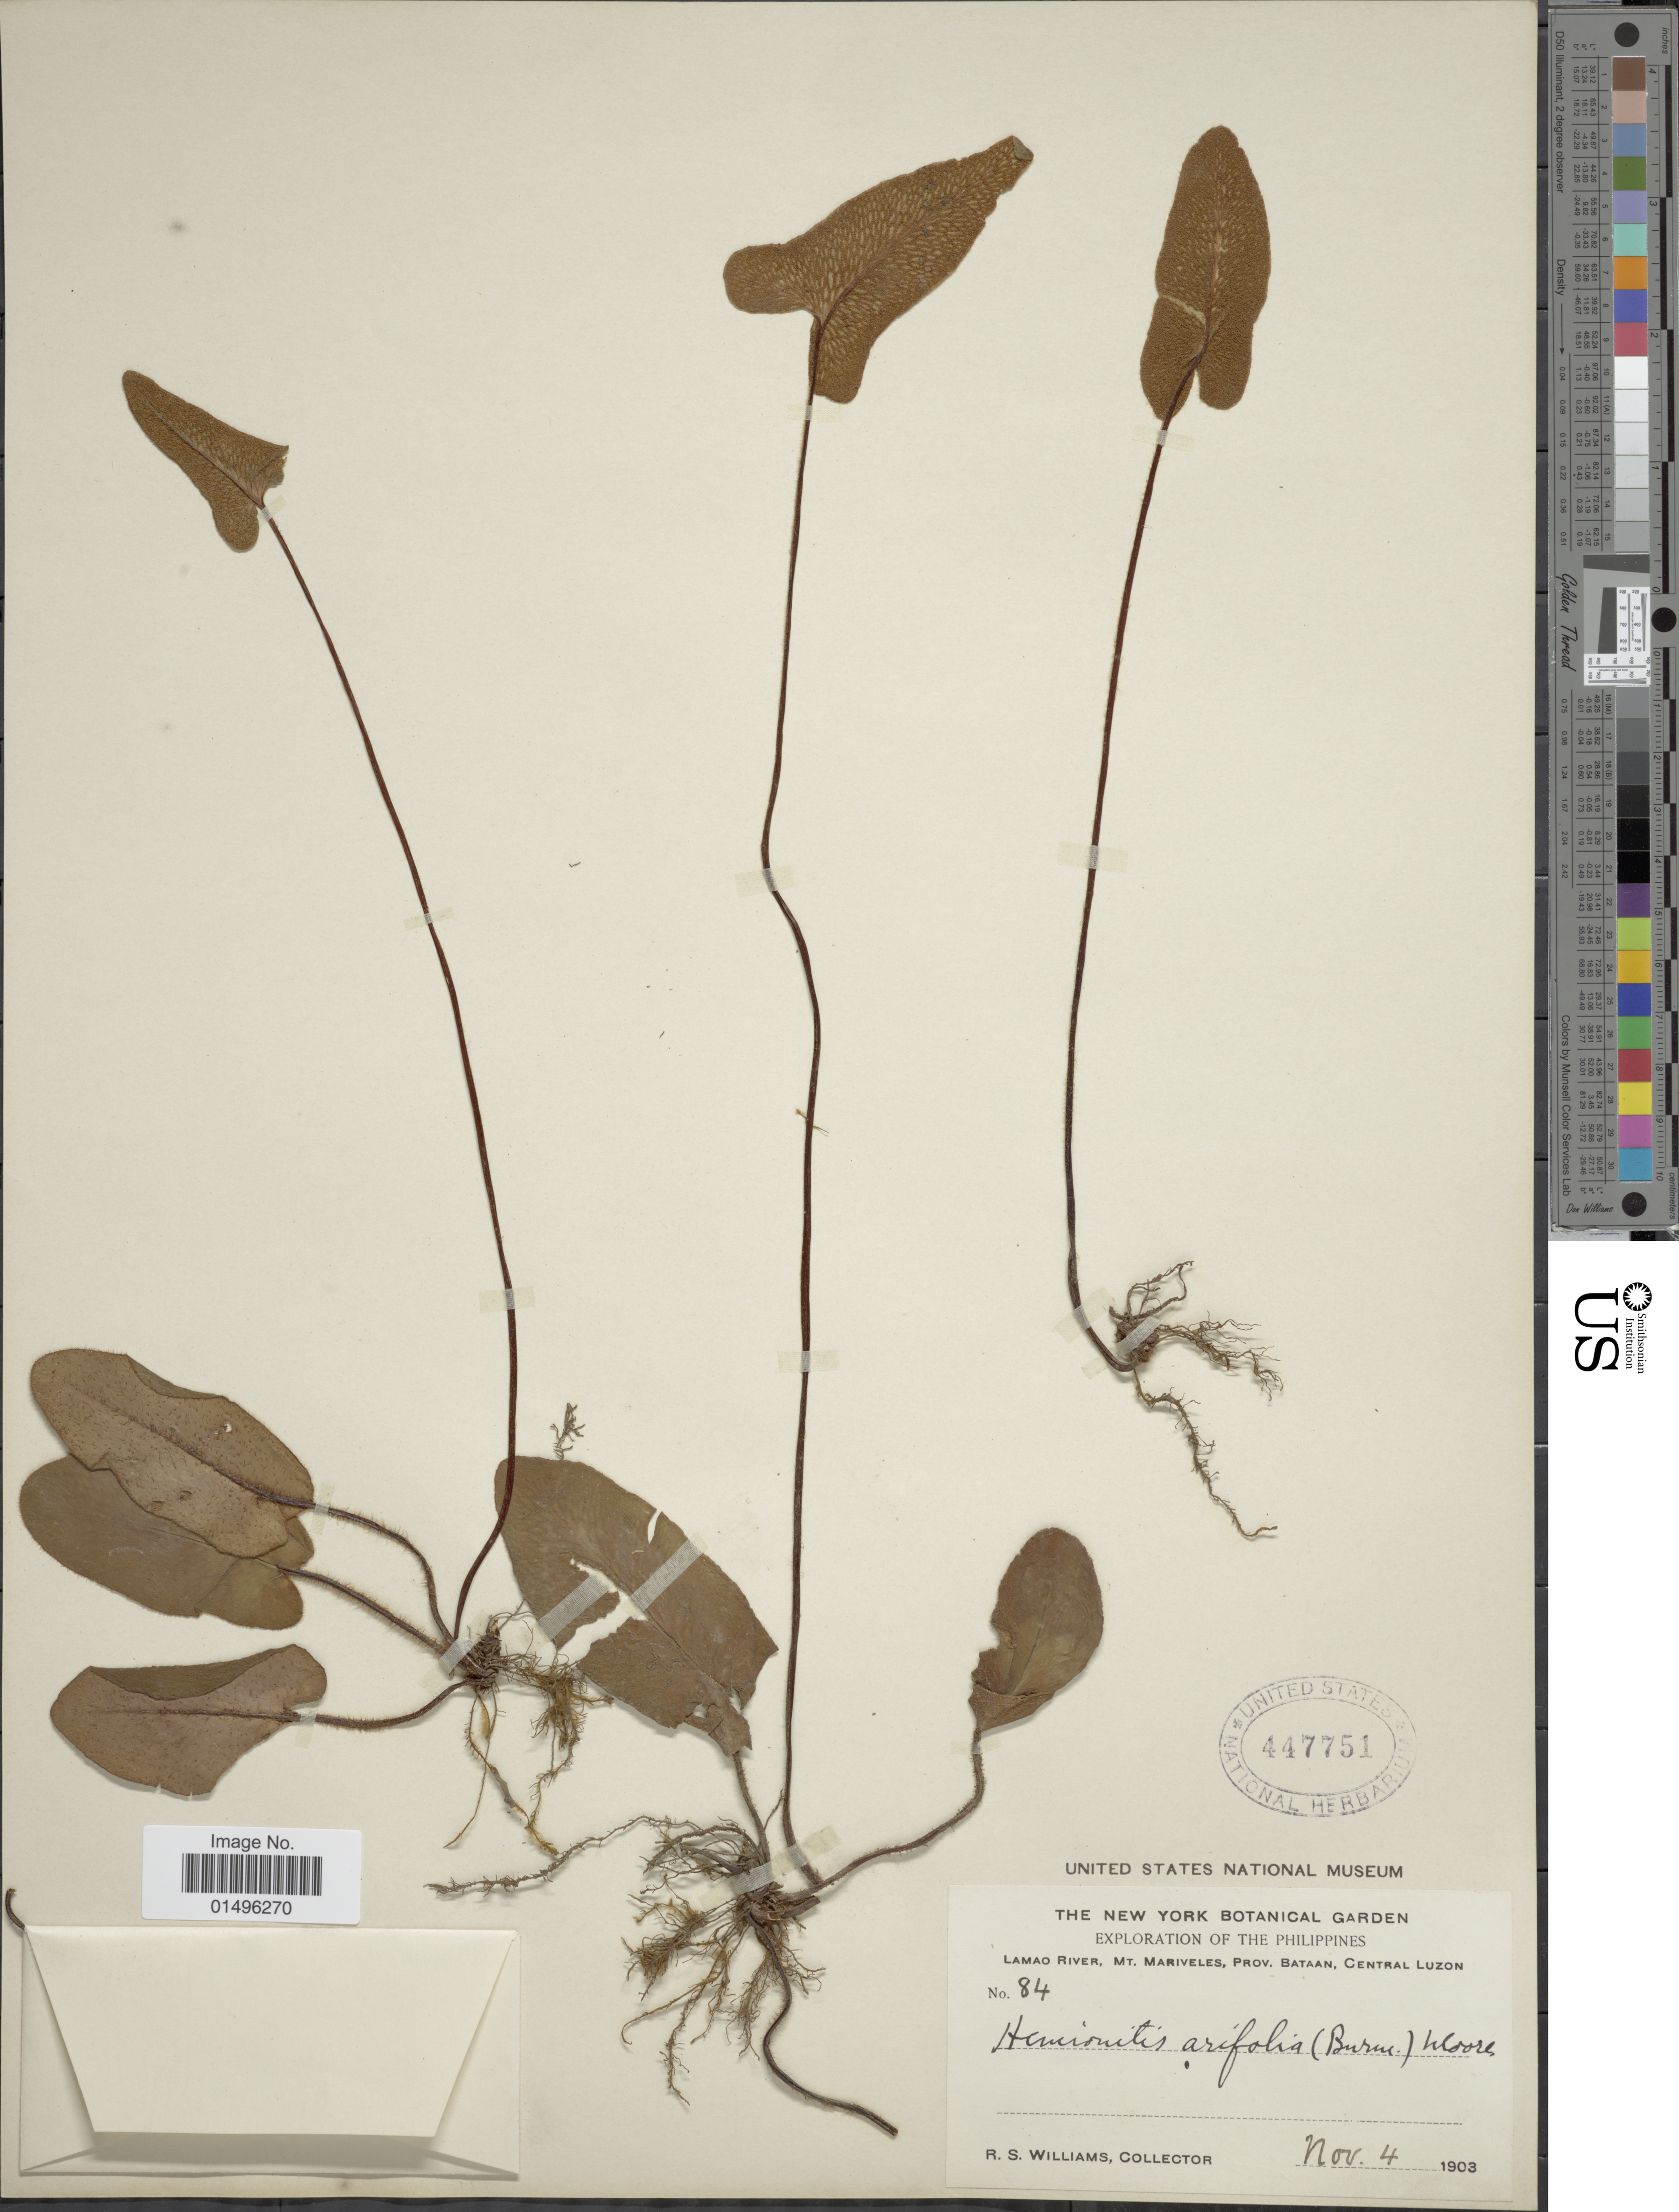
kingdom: Plantae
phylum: Tracheophyta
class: Polypodiopsida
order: Polypodiales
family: Pteridaceae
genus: Parahemionitis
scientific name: Parahemionitis cordata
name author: (Roxb. ex Hook. & Grev.) Fraser-Jenk.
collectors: R. S. Williams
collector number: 84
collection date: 1903-11-04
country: Philippines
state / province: Central Luzon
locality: Philippines, Lamao River, Mt. Mariveles, Prov. Bataan.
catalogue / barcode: US 447751